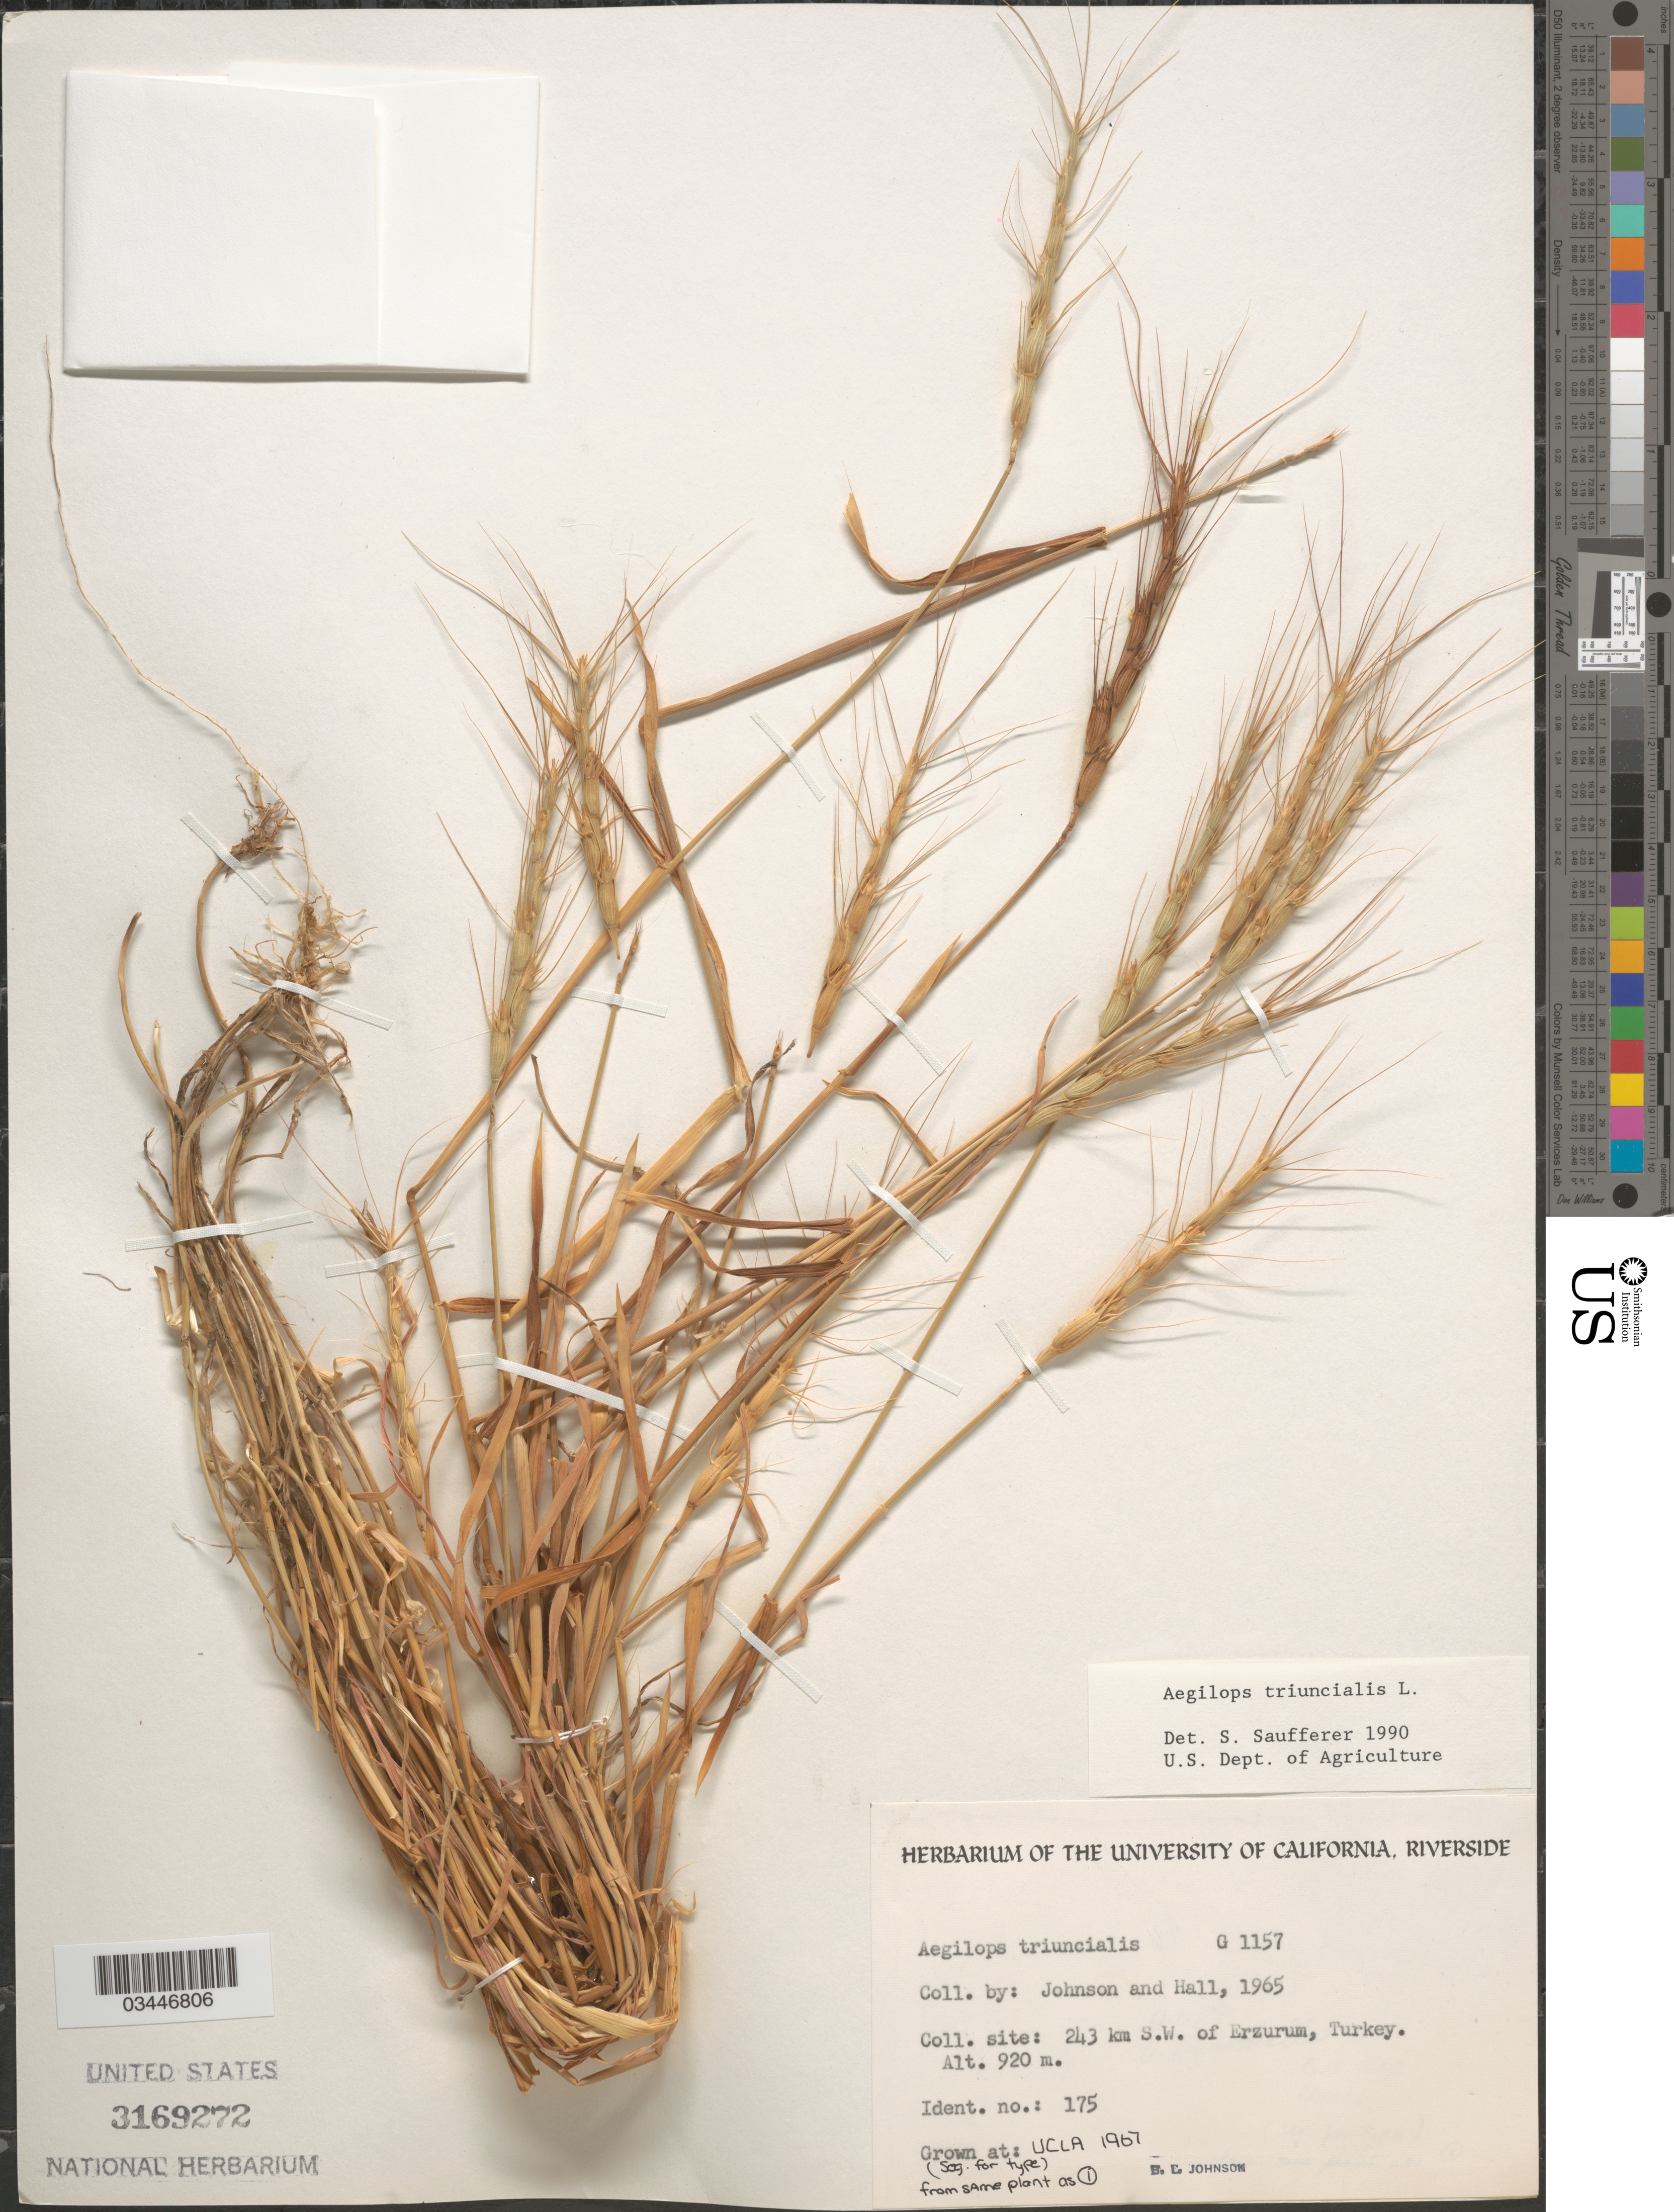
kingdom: Plantae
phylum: Tracheophyta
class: Liliopsida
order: Poales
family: Poaceae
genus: Aegilops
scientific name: Aegilops triuncialis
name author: L.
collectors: B. Johnson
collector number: G1157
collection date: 1967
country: United States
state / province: California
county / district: Los Angeles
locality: UCLA.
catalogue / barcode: US 3169272